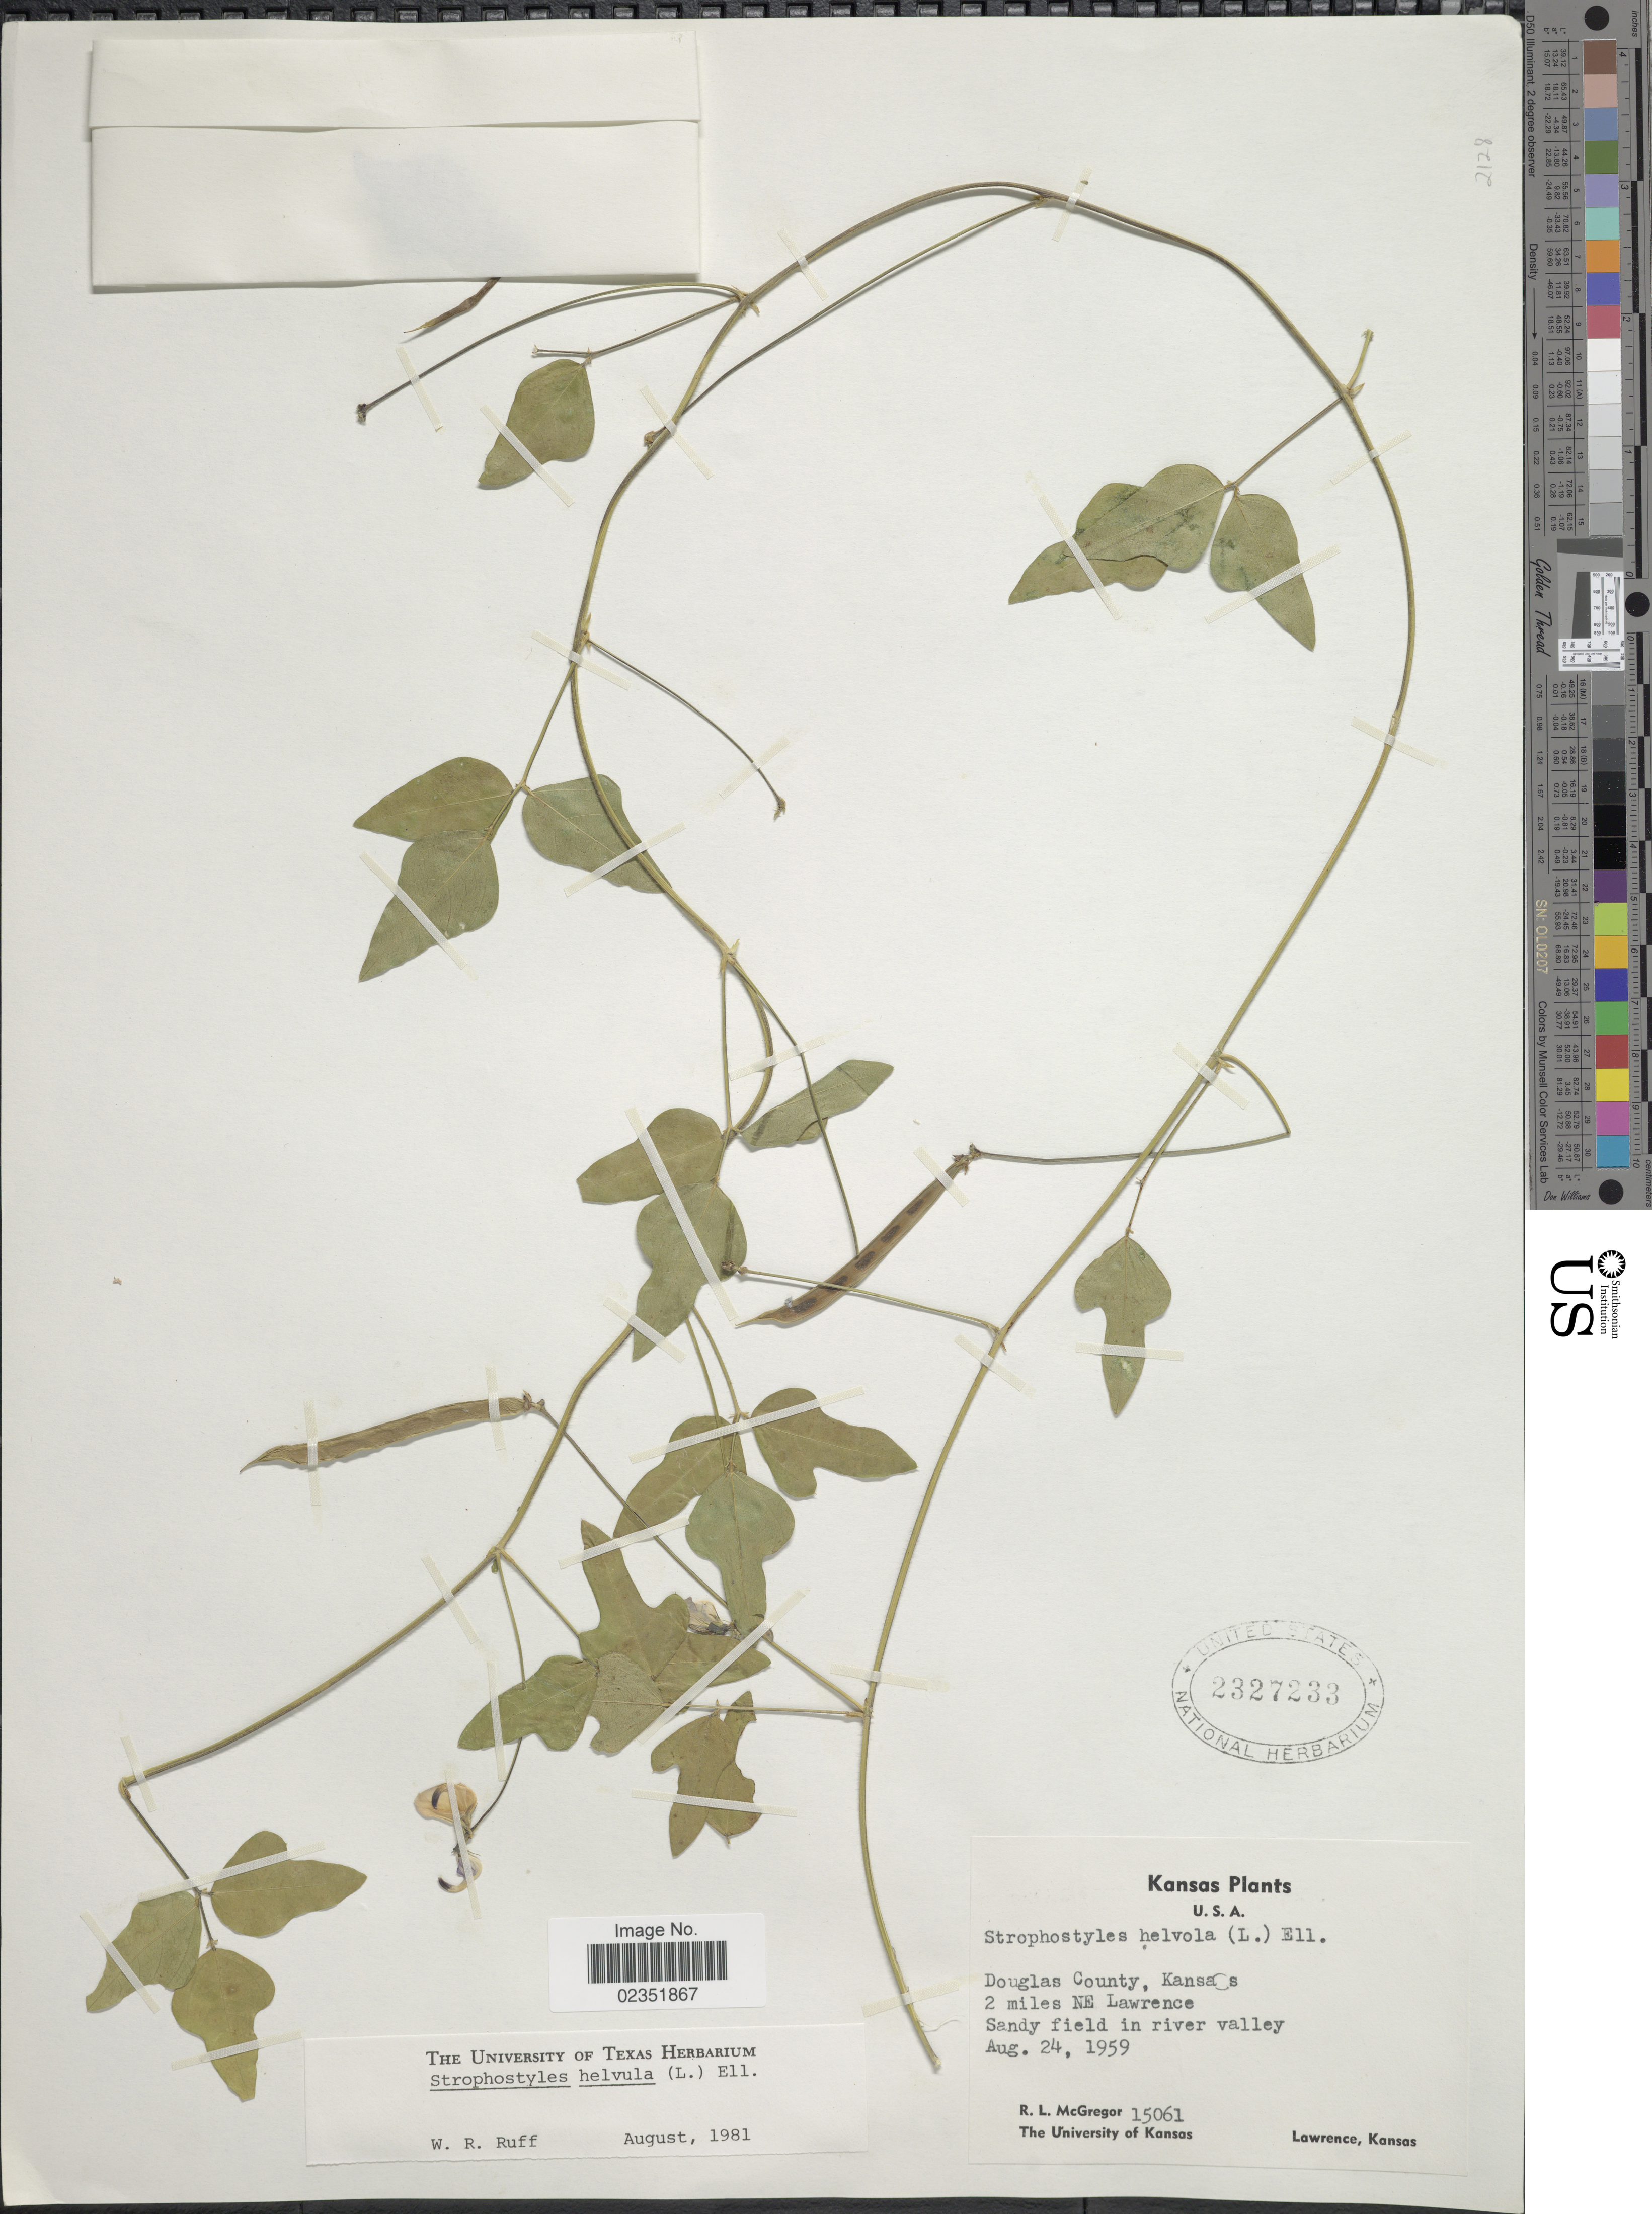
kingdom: Plantae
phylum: Tracheophyta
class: Magnoliopsida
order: Fabales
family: Fabaceae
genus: Strophostyles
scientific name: Strophostyles helvola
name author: (L.) Elliott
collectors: R. McGregor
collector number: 15061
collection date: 1959-08-24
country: United States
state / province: Kansas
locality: Douglas County, Kansas, 2 miles NE Lawrence, Sandy field in river valley.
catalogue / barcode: US 2327233